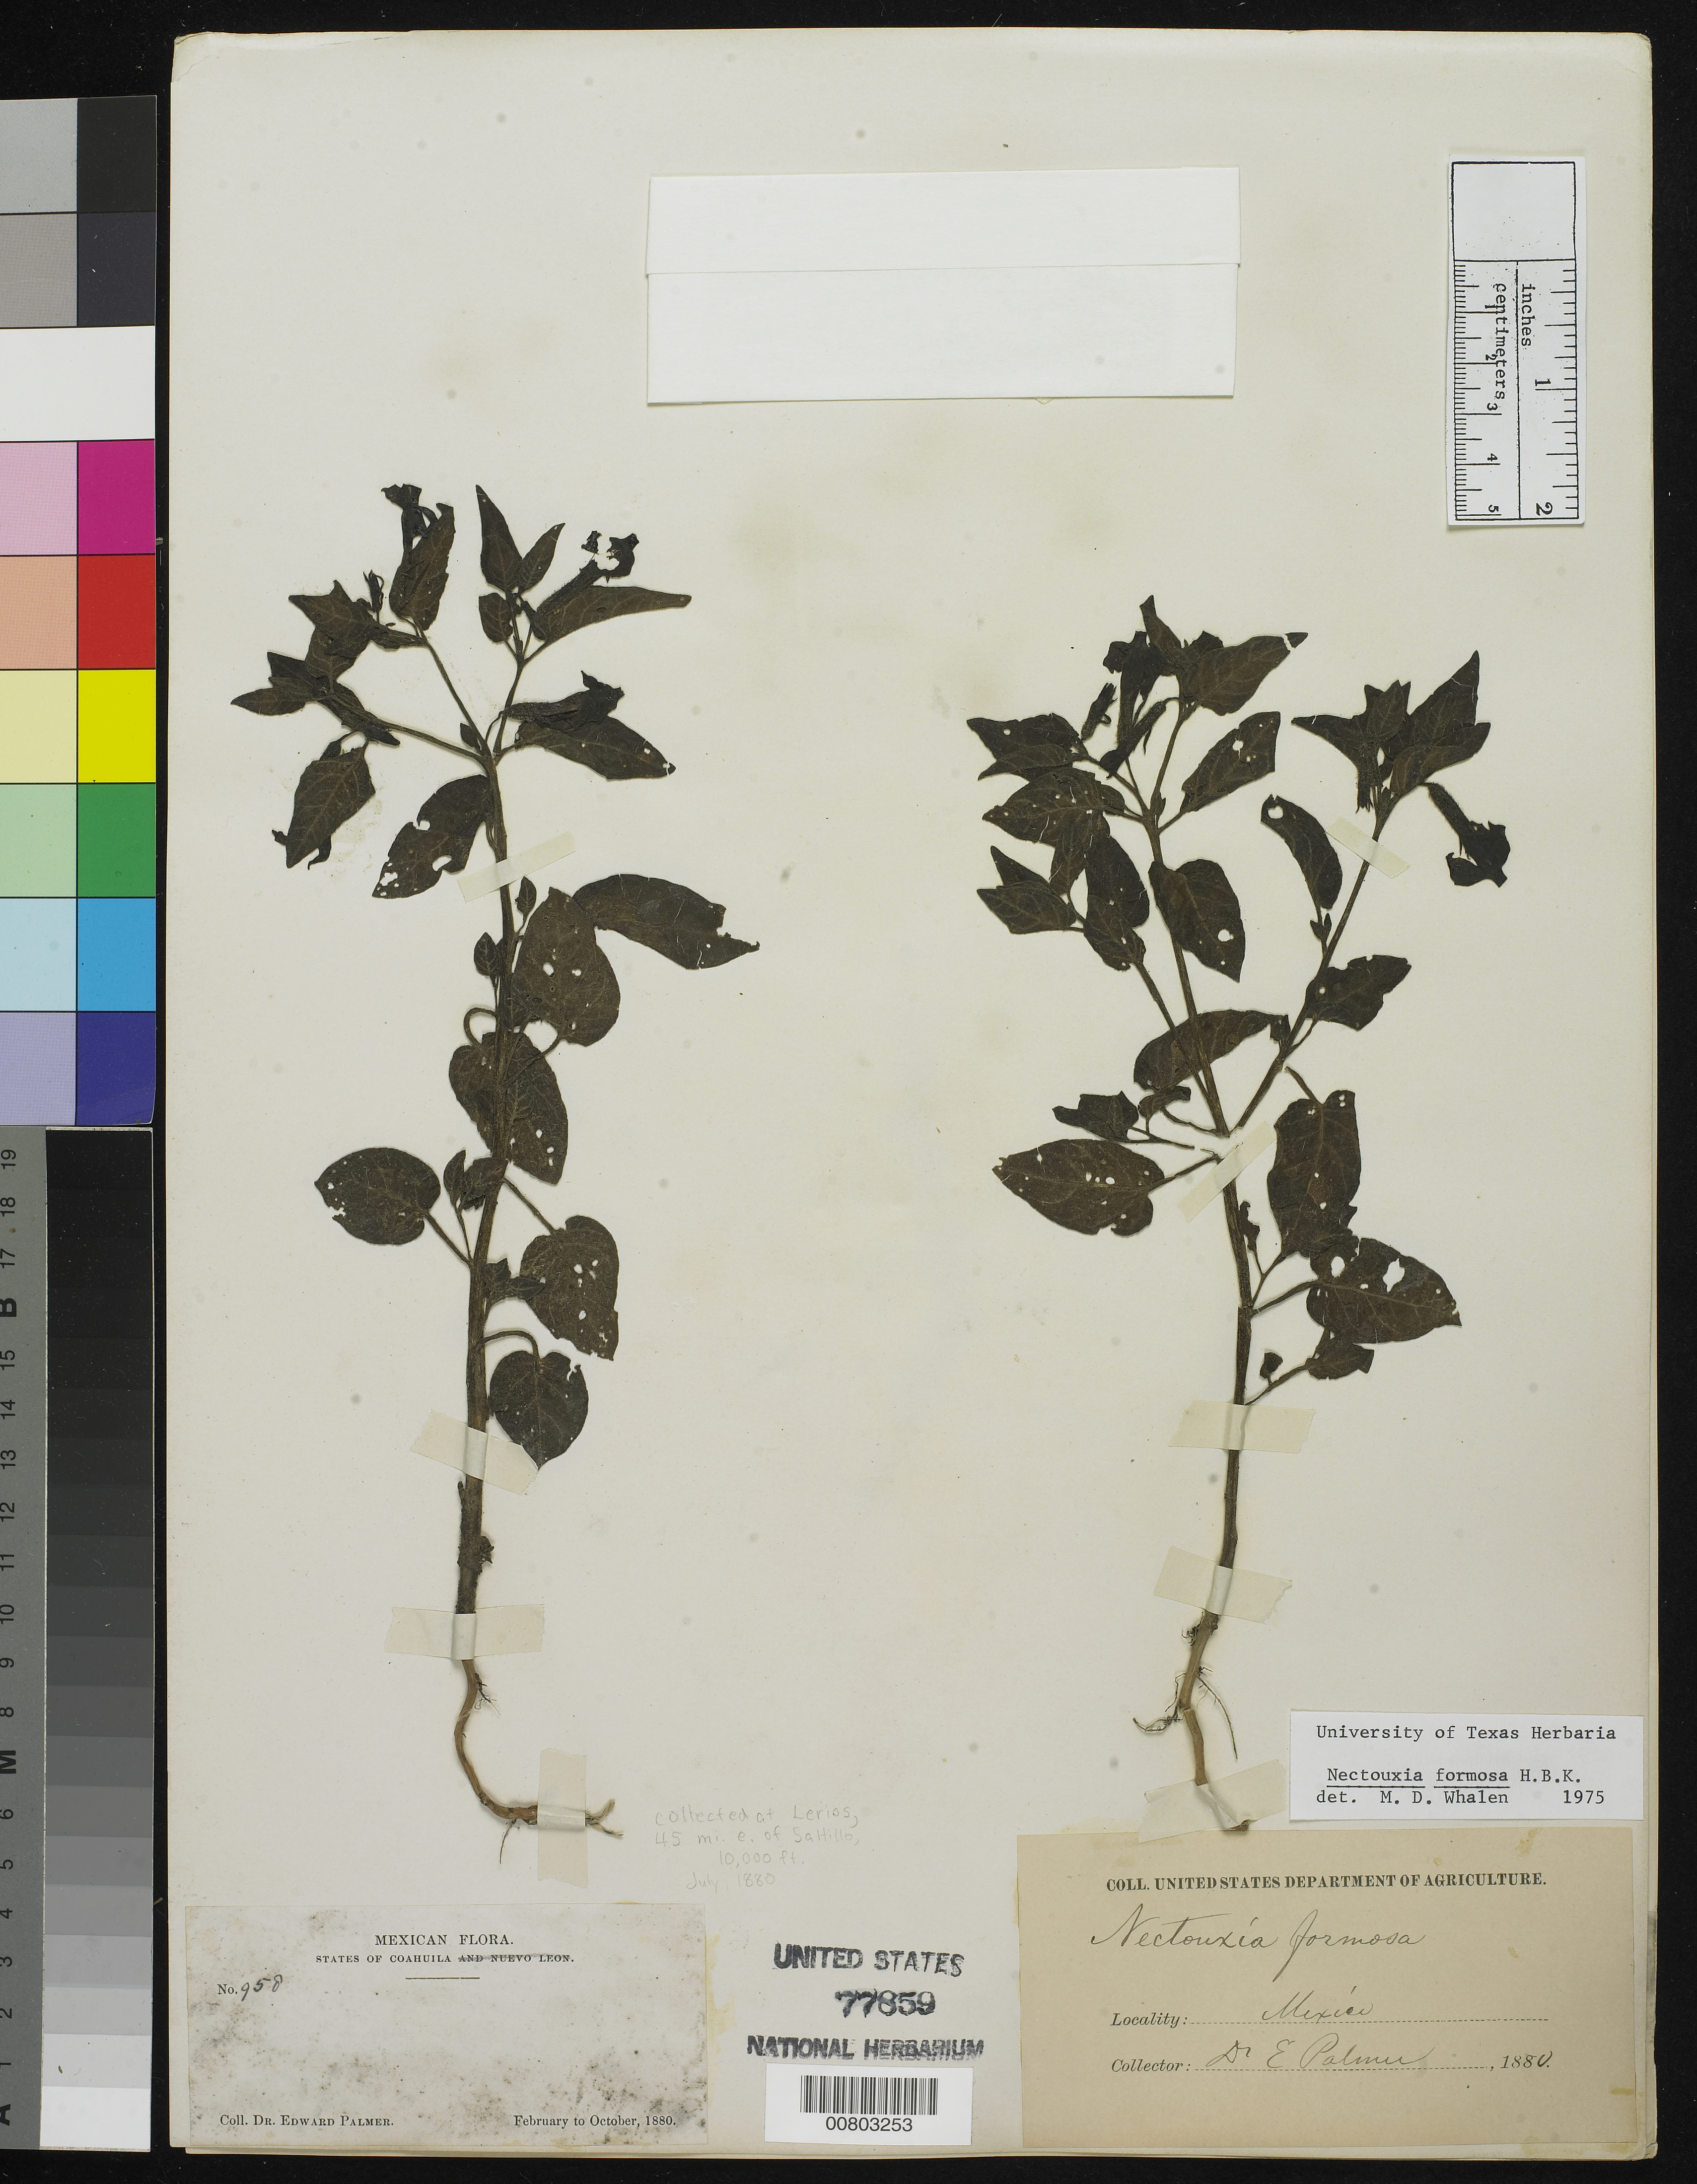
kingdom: Plantae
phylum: Tracheophyta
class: Magnoliopsida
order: Solanales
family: Solanaceae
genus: Nectouxia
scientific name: Nectouxia formosa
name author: Kunth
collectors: E. Palmer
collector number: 958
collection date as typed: Jul 1880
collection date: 1880-07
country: Mexico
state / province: Coahuila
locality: Lerios, 45 mi. E. of Saltillo.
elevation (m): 3048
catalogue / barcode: US 77859